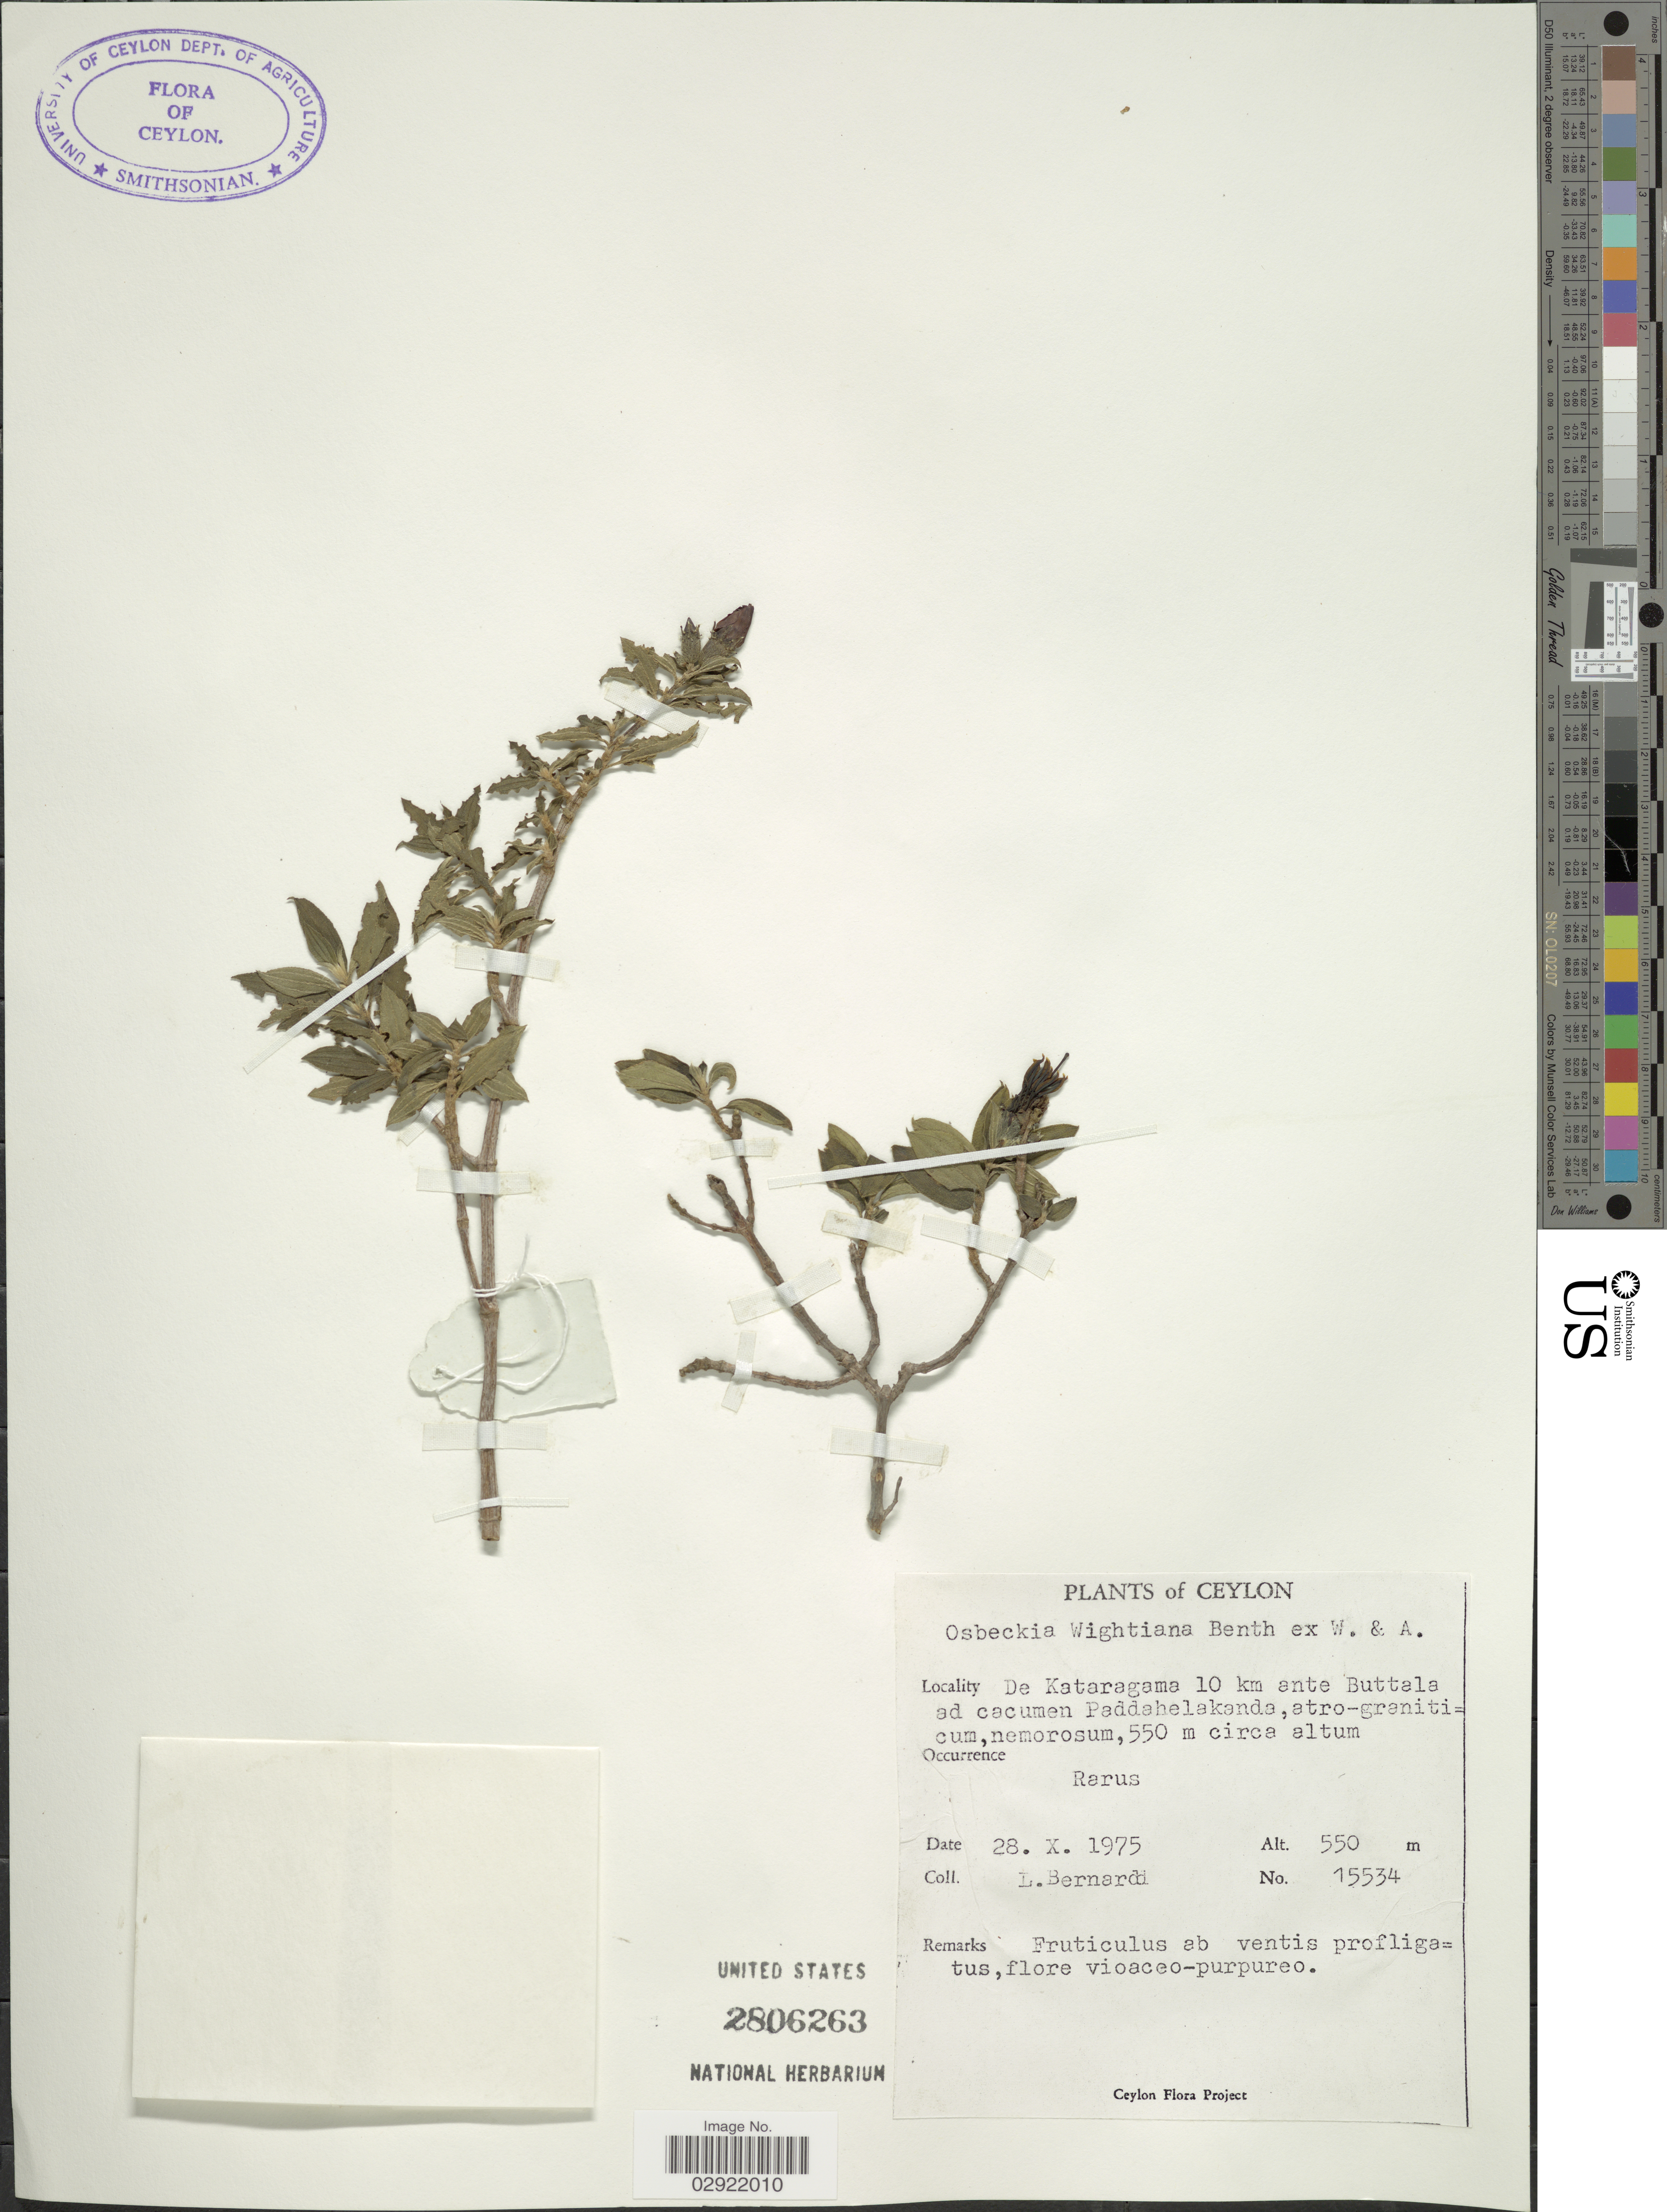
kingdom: Plantae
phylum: Tracheophyta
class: Magnoliopsida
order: Myrtales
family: Melastomataceae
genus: Osbeckia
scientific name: Osbeckia aspera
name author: Blume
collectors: L. Bernardi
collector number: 15534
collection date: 1975-10-28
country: Sri Lanka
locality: Ceylon. De Kataragama 10 km ante Buttala ad cacumen Paddahelakanda, atro-graniticum, nemorosum.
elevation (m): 550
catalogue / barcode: US 2806263